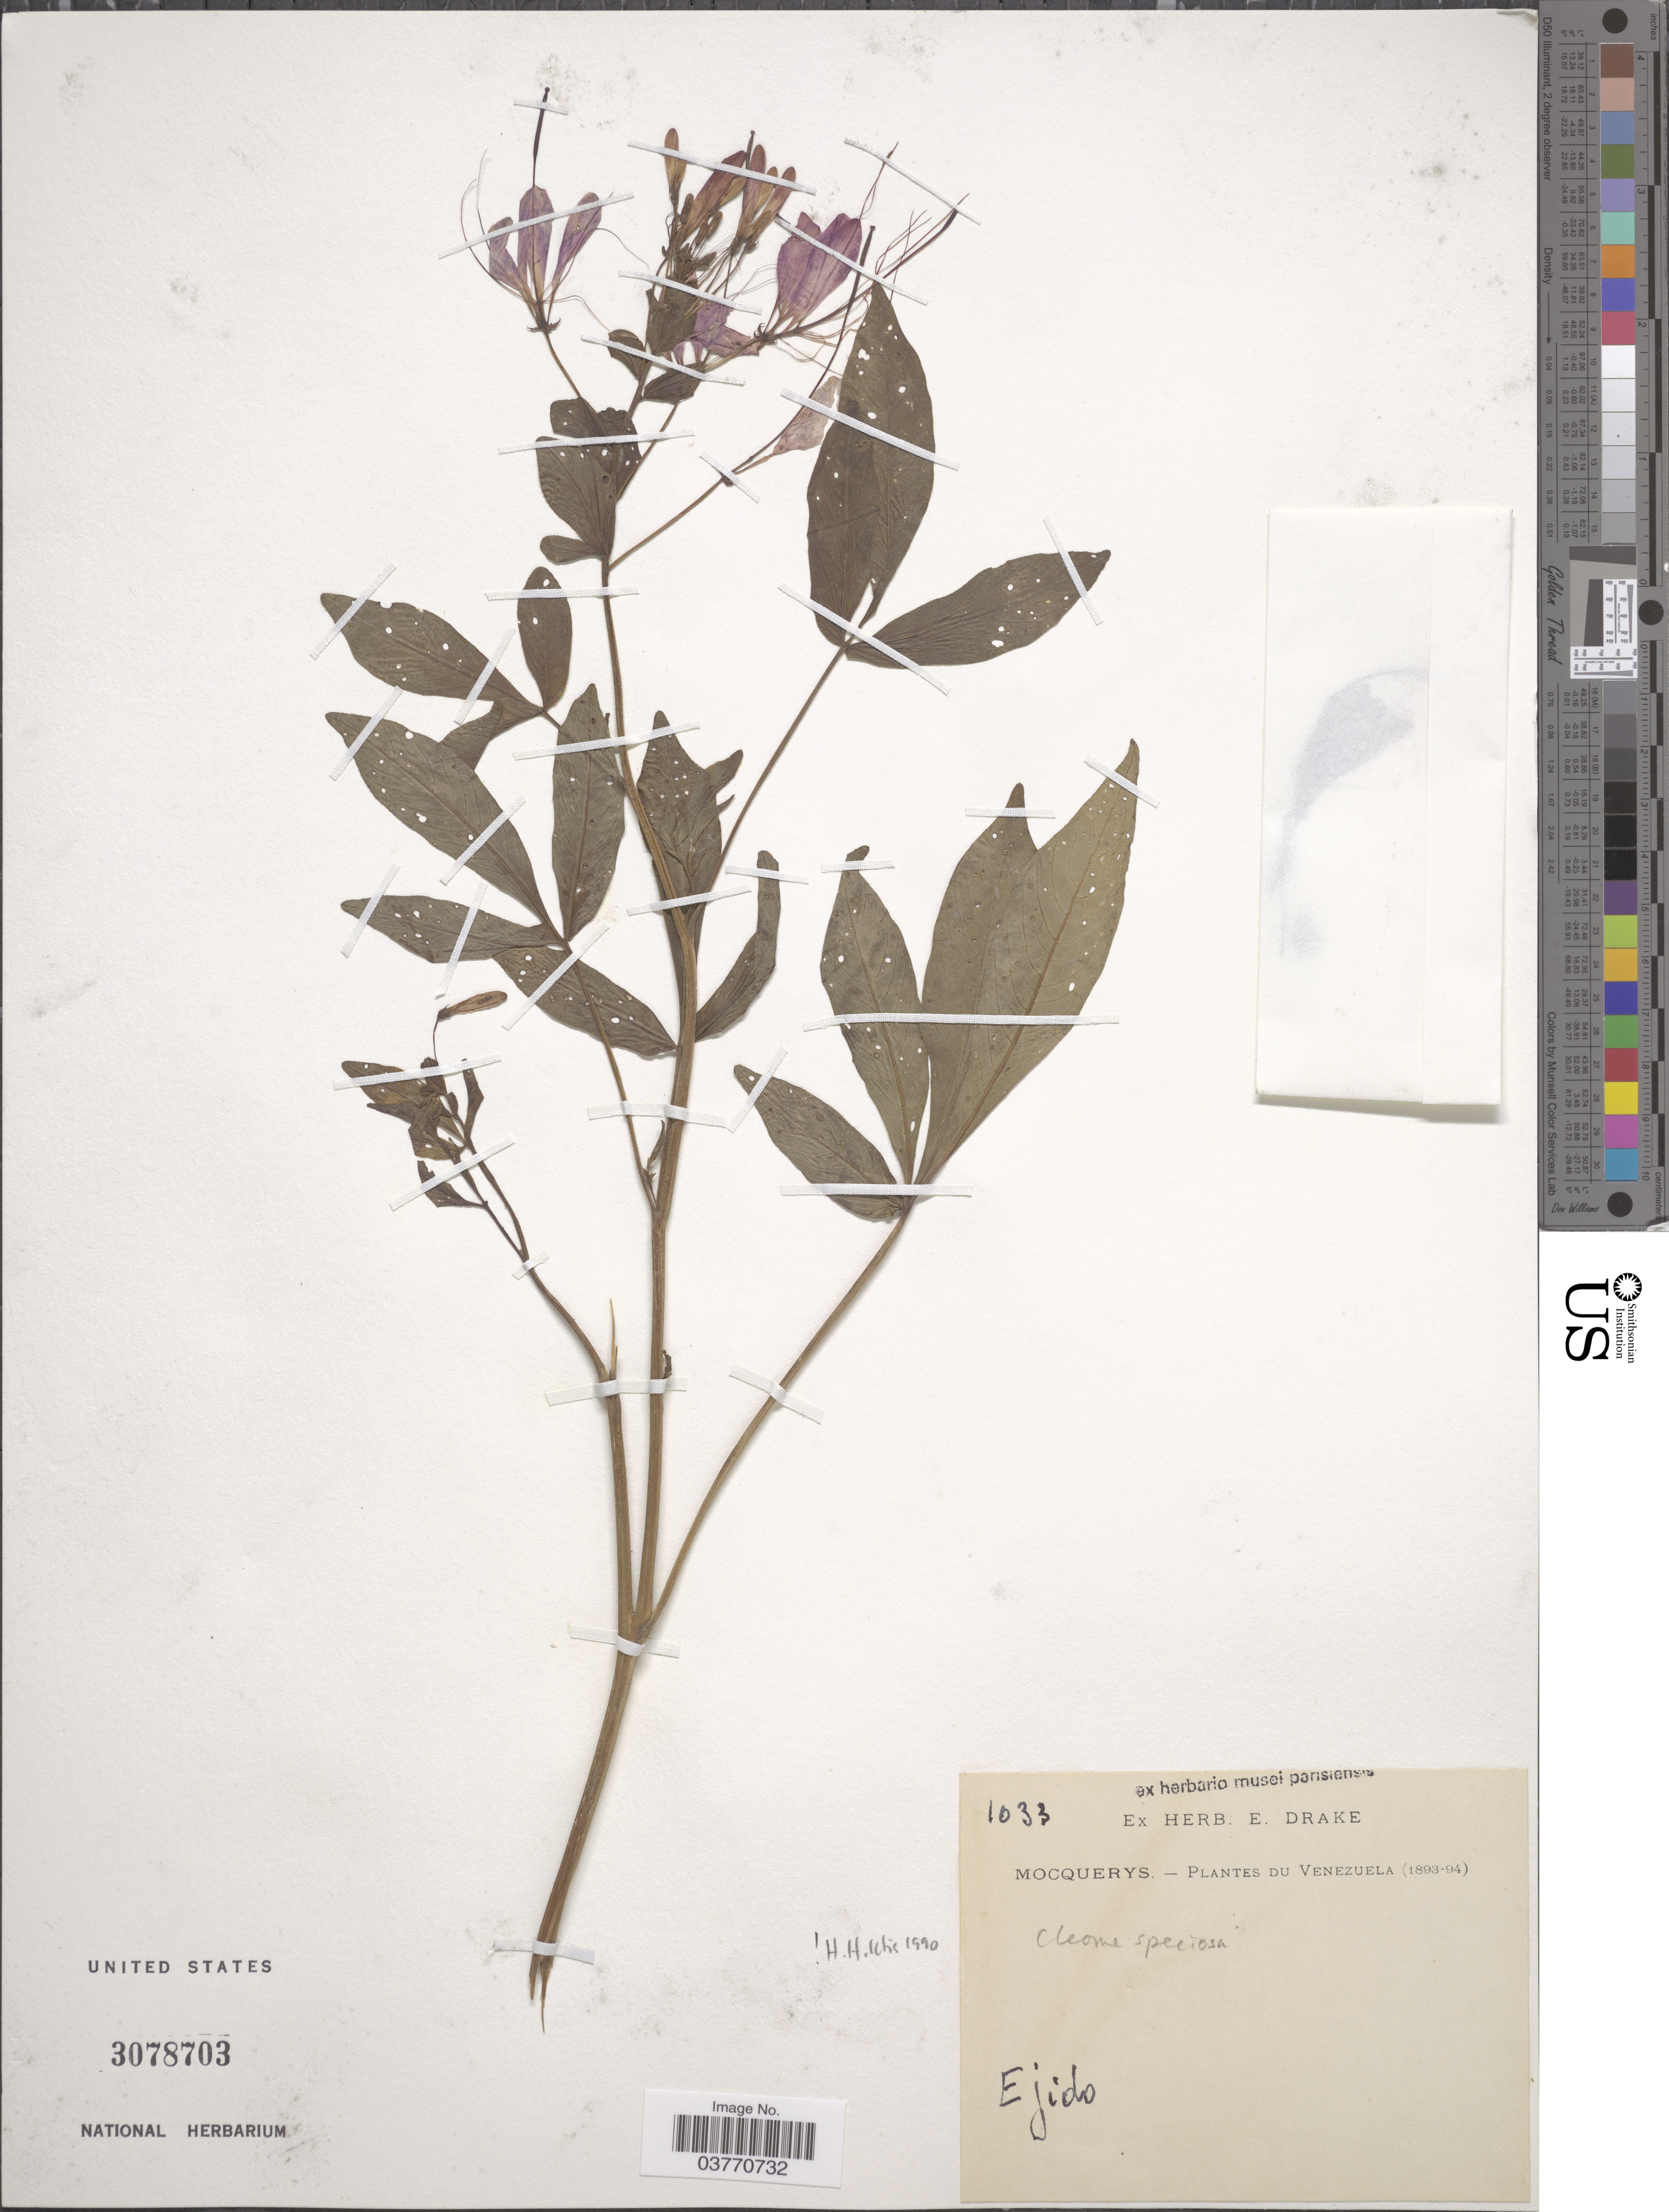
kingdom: Plantae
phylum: Tracheophyta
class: Magnoliopsida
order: Brassicales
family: Cleomaceae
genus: Cleoserrata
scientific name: Cleoserrata speciosa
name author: (Raf.) Iltis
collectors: A. Mocquerys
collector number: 1033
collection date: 1893/1894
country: Venezuela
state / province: Mérida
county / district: Campo Elías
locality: Ejido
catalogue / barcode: US 3078703